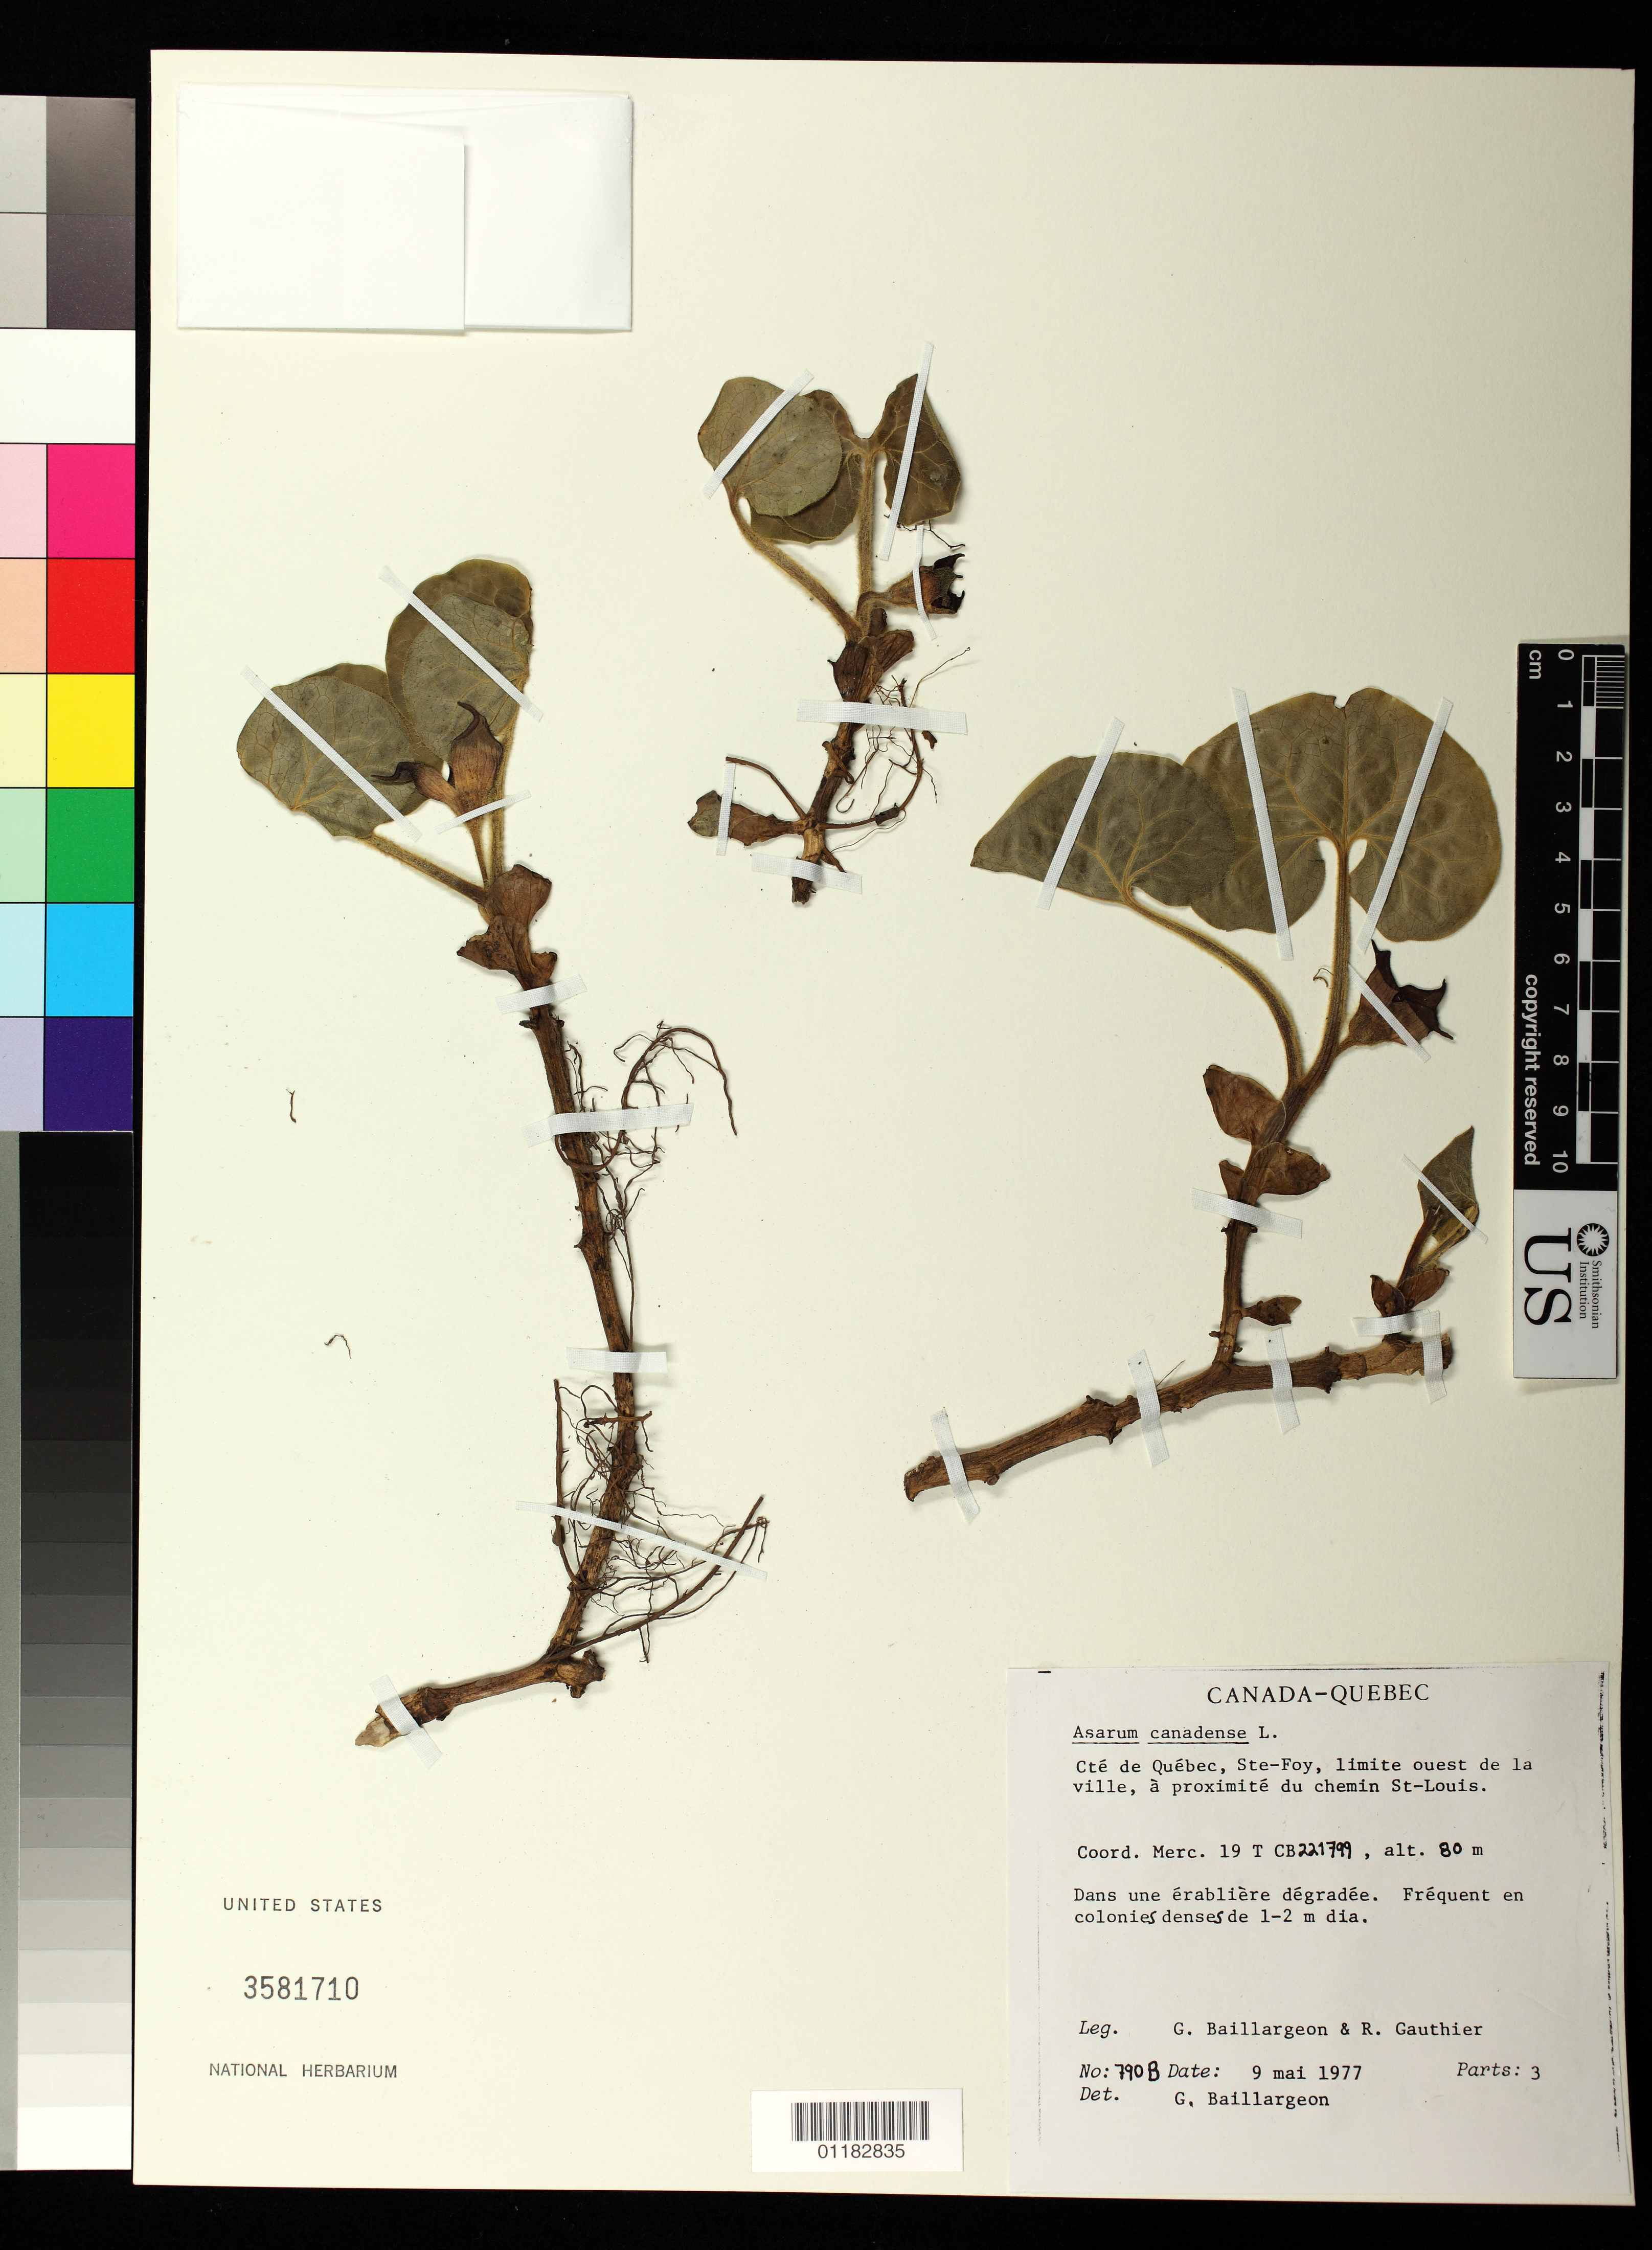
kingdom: Plantae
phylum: Tracheophyta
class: Magnoliopsida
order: Piperales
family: Aristolochiaceae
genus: Asarum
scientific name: Asarum canadense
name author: L.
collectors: G. Baillargeon & R. Gauthier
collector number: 790B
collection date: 1977-05-09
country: Canada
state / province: Quebec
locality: Cte de Quebec, Ste-Foy, limite ouest de la ville, a proximite du chemin St Louis. Coord. Merc. 19 T CB 221799.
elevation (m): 80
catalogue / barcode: US 3581710